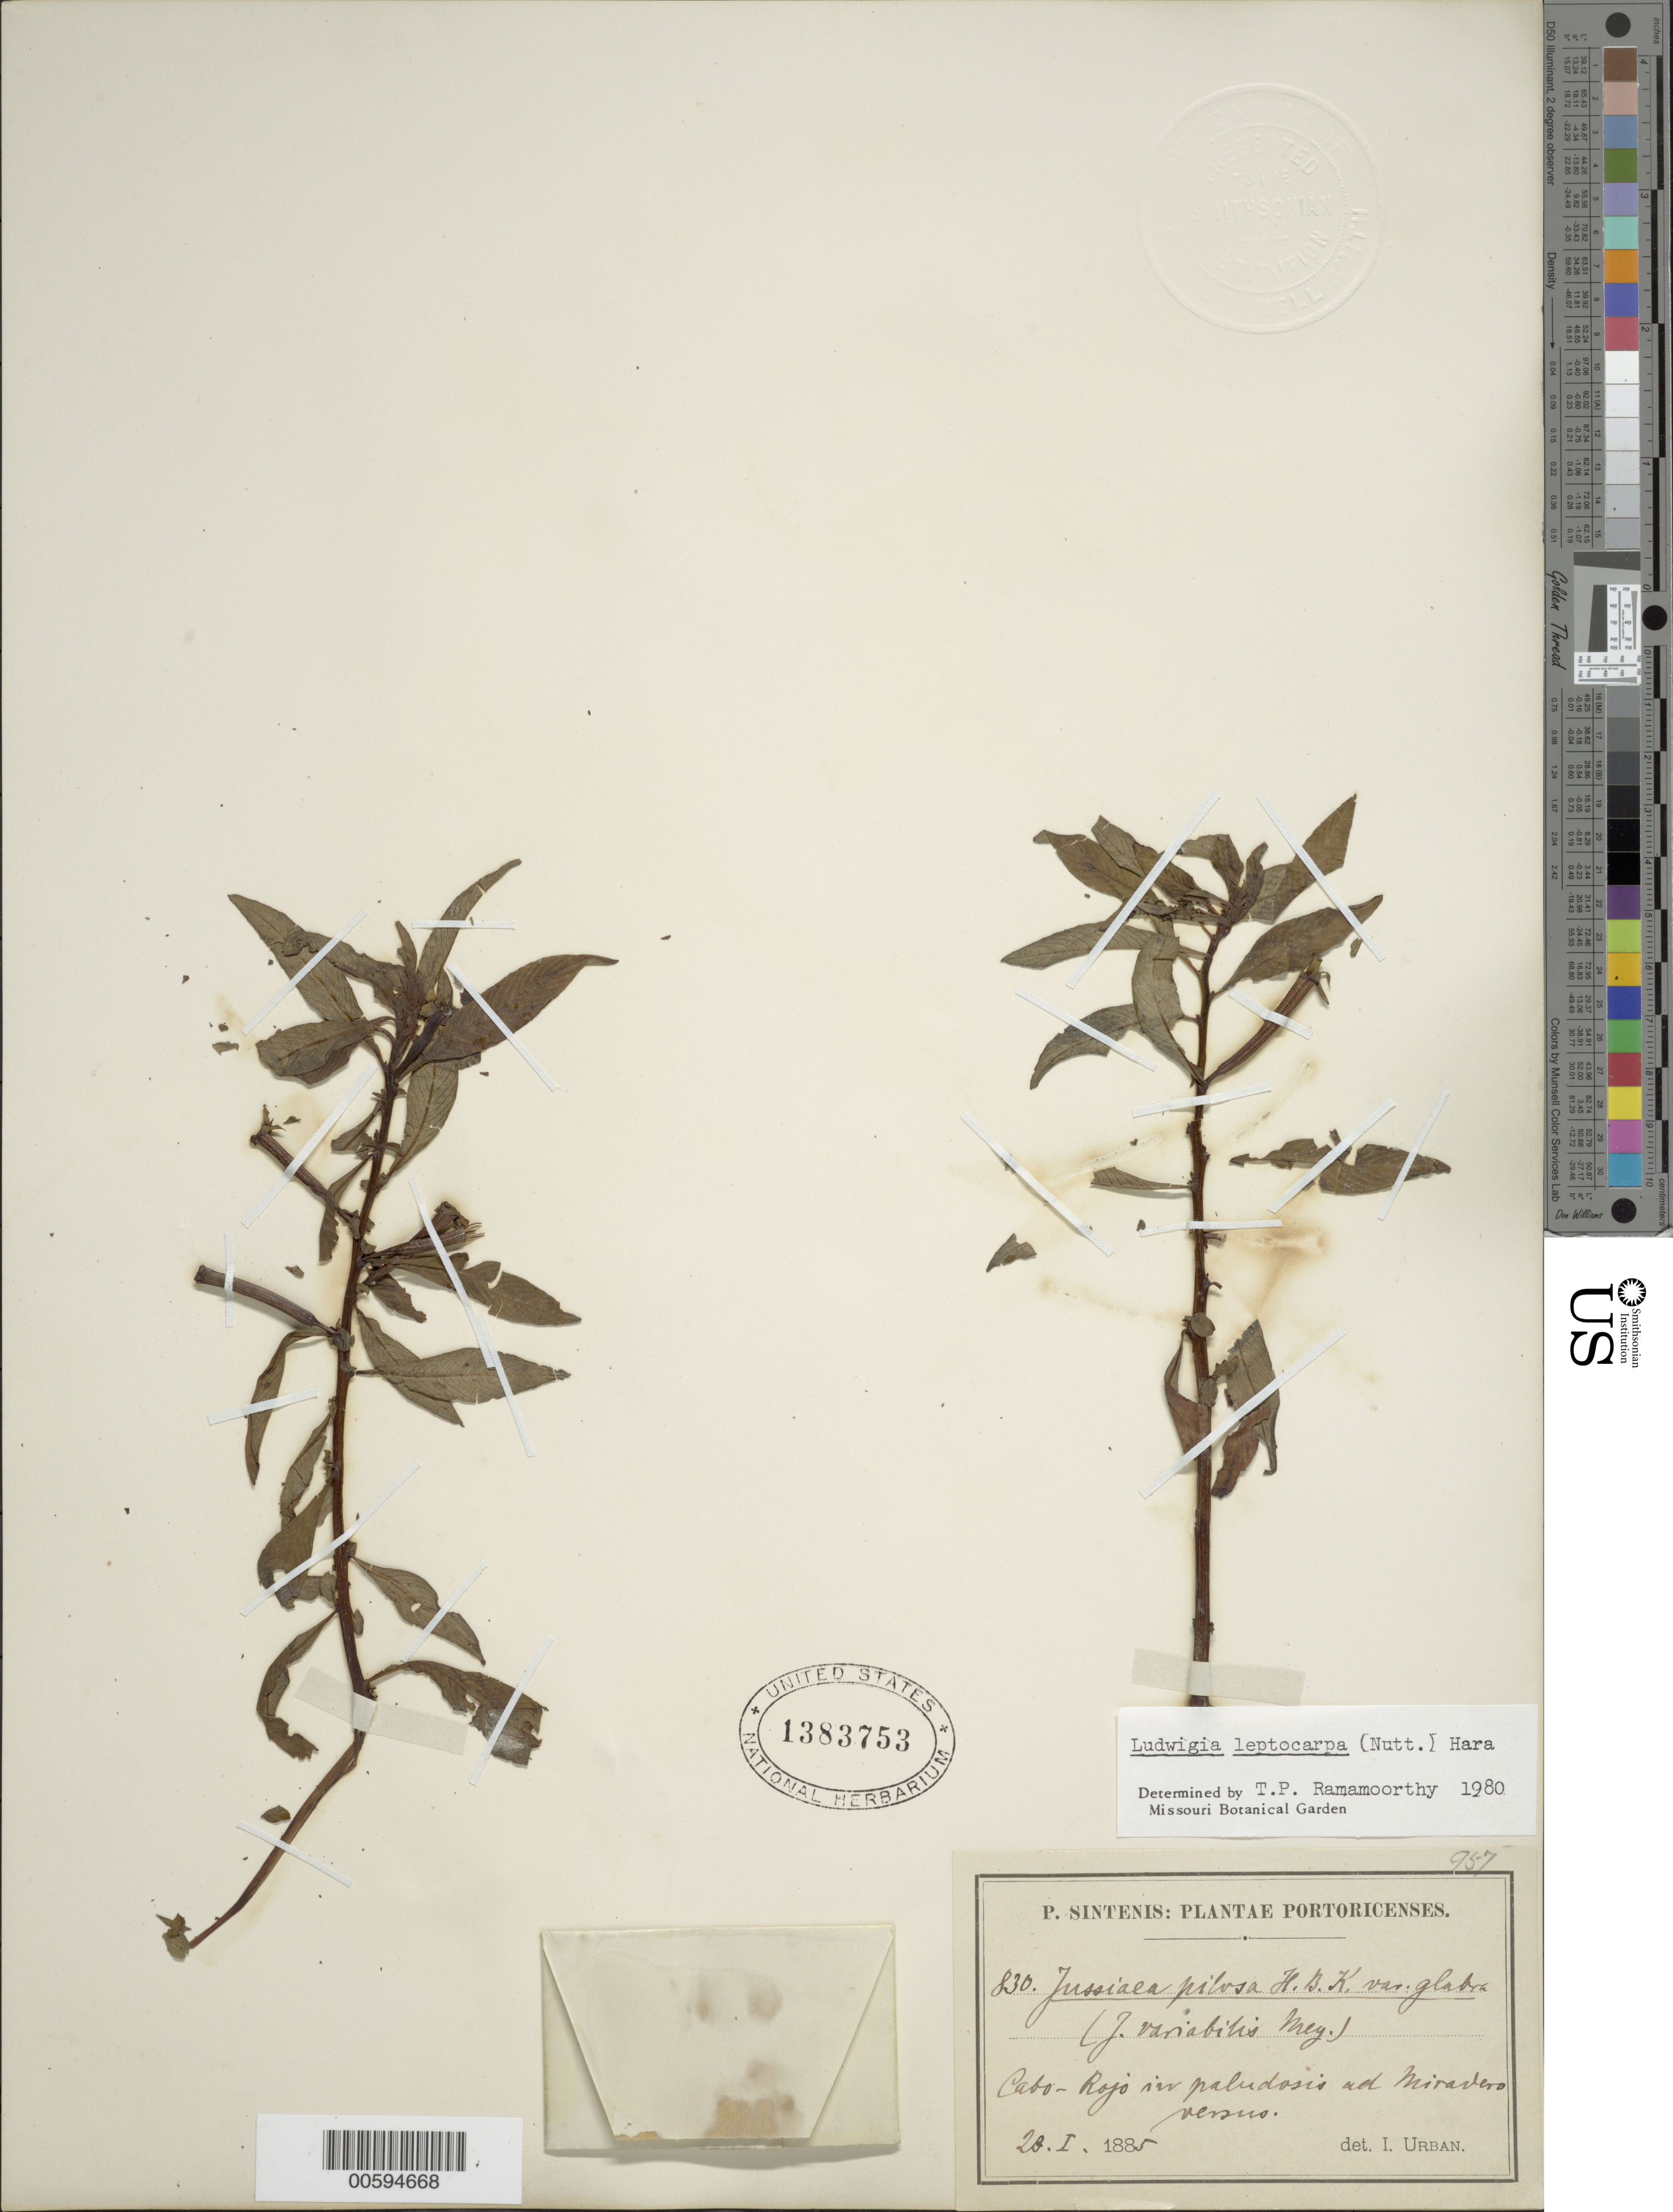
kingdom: Plantae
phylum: Tracheophyta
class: Magnoliopsida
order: Myrtales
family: Onagraceae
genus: Ludwigia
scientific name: Ludwigia leptocarpa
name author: (Nutt.) H. Hara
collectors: P. Sintenis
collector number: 830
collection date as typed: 28 Jan 1885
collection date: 1885-01-28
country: Puerto Rico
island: Greater Antilles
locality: Cabo-Rojo, in paludosis ad Miradero versus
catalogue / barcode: US 1383753